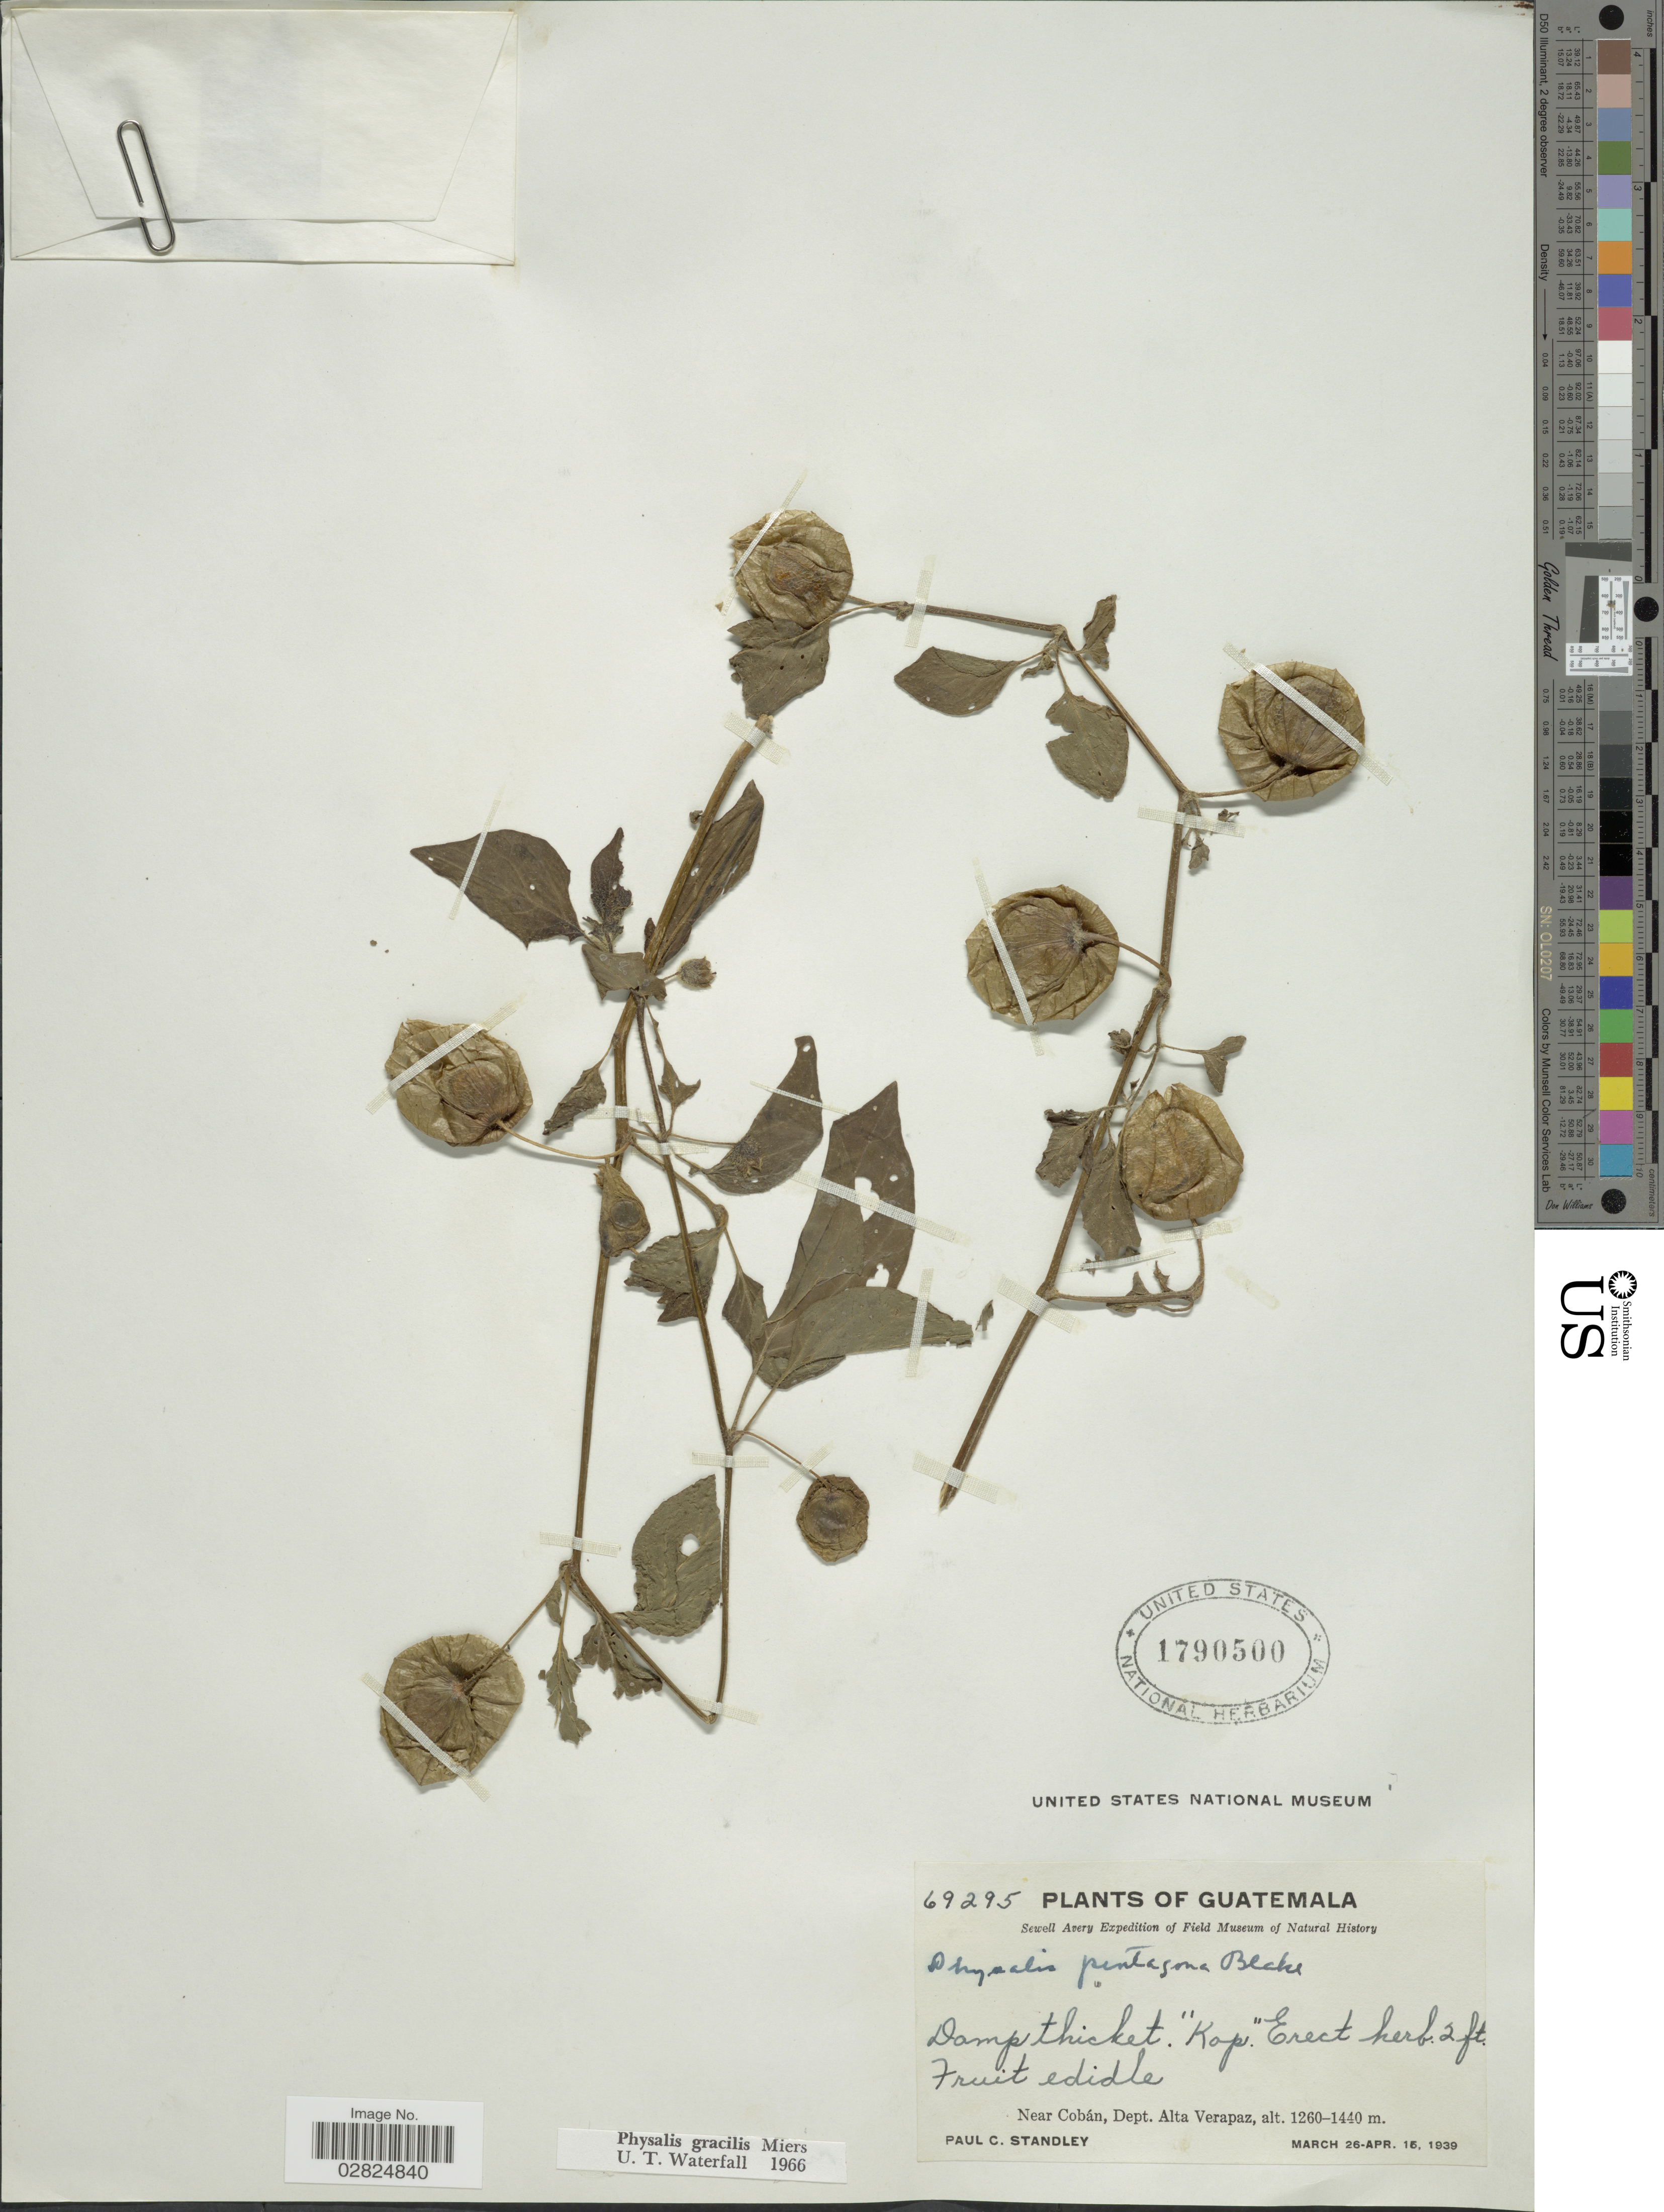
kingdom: Plantae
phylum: Tracheophyta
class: Magnoliopsida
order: Solanales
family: Solanaceae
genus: Physalis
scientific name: Physalis gracilis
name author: Miers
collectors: P. C. Standley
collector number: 69295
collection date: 1939-03-26/1939-04-15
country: Guatemala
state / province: Alta Verapaz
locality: Near Cobán, Dept. Alta Verapaz.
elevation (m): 1260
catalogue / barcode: US 1790500